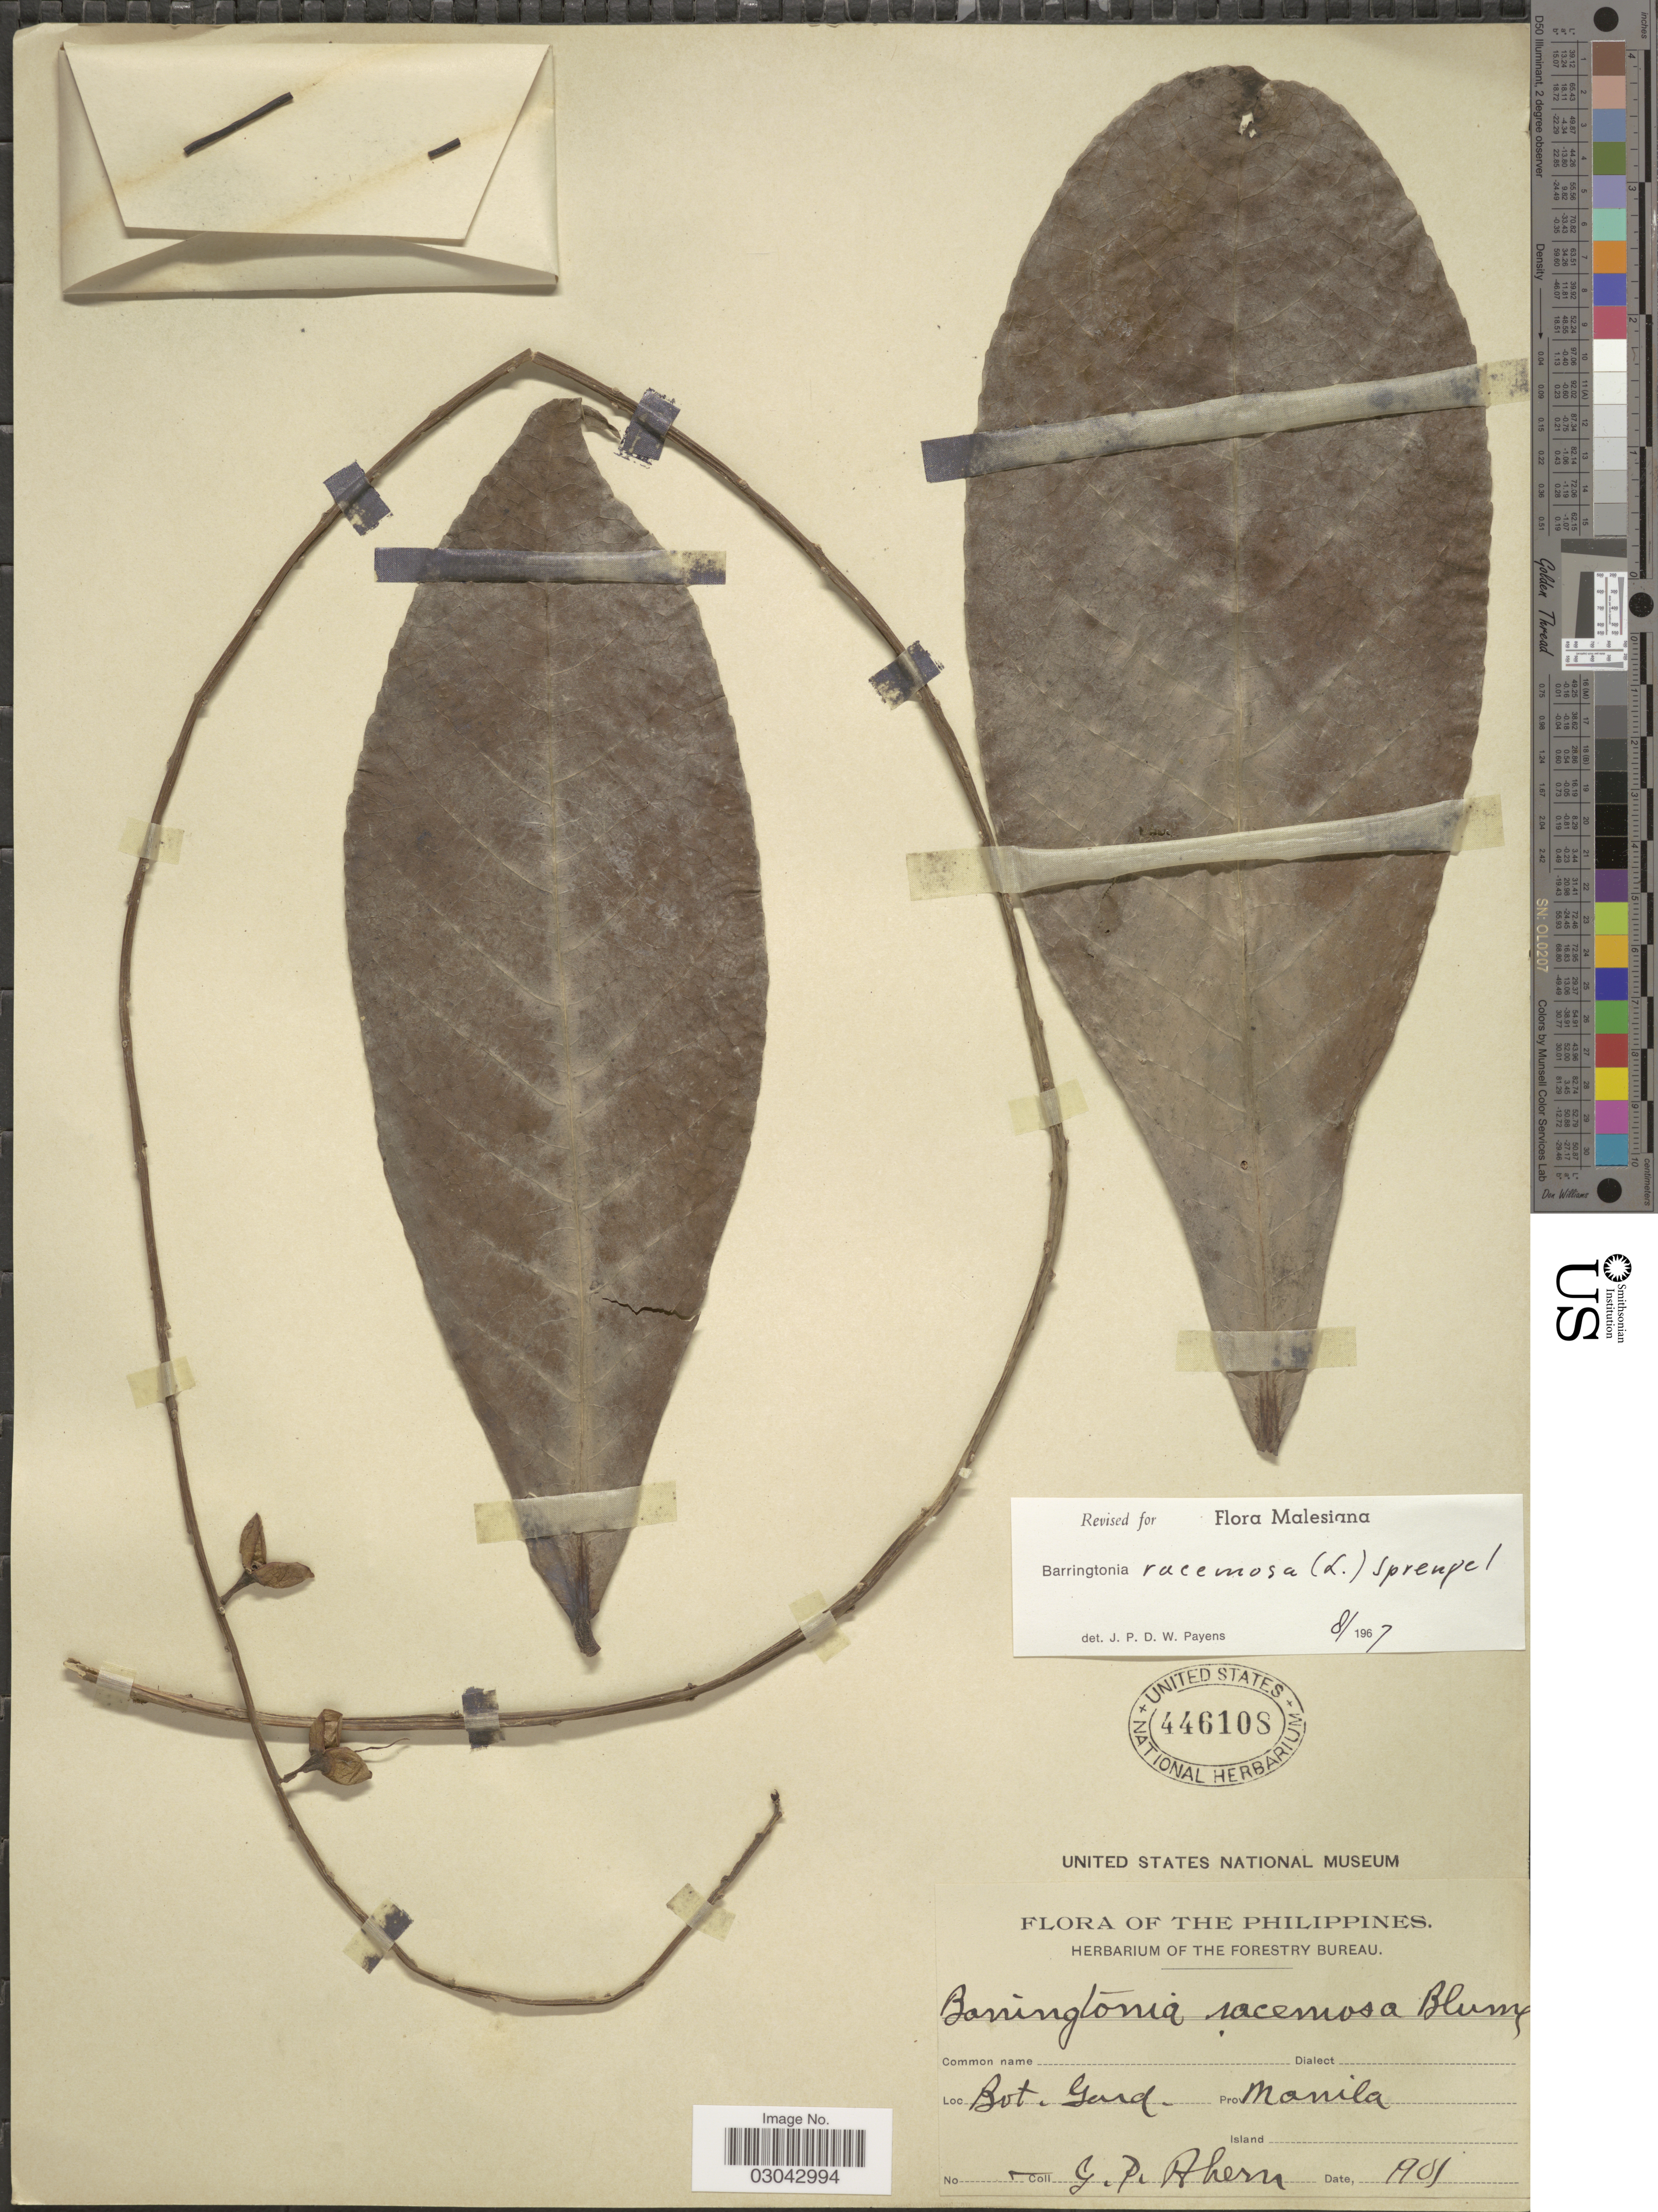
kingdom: Plantae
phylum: Tracheophyta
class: Magnoliopsida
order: Ericales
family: Lecythidaceae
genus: Barringtonia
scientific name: Barringtonia racemosa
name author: (L.) Spreng.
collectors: G. Ahern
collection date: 1901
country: Philippines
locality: Bot. Gard., Prov. Manila.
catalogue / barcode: US 446108